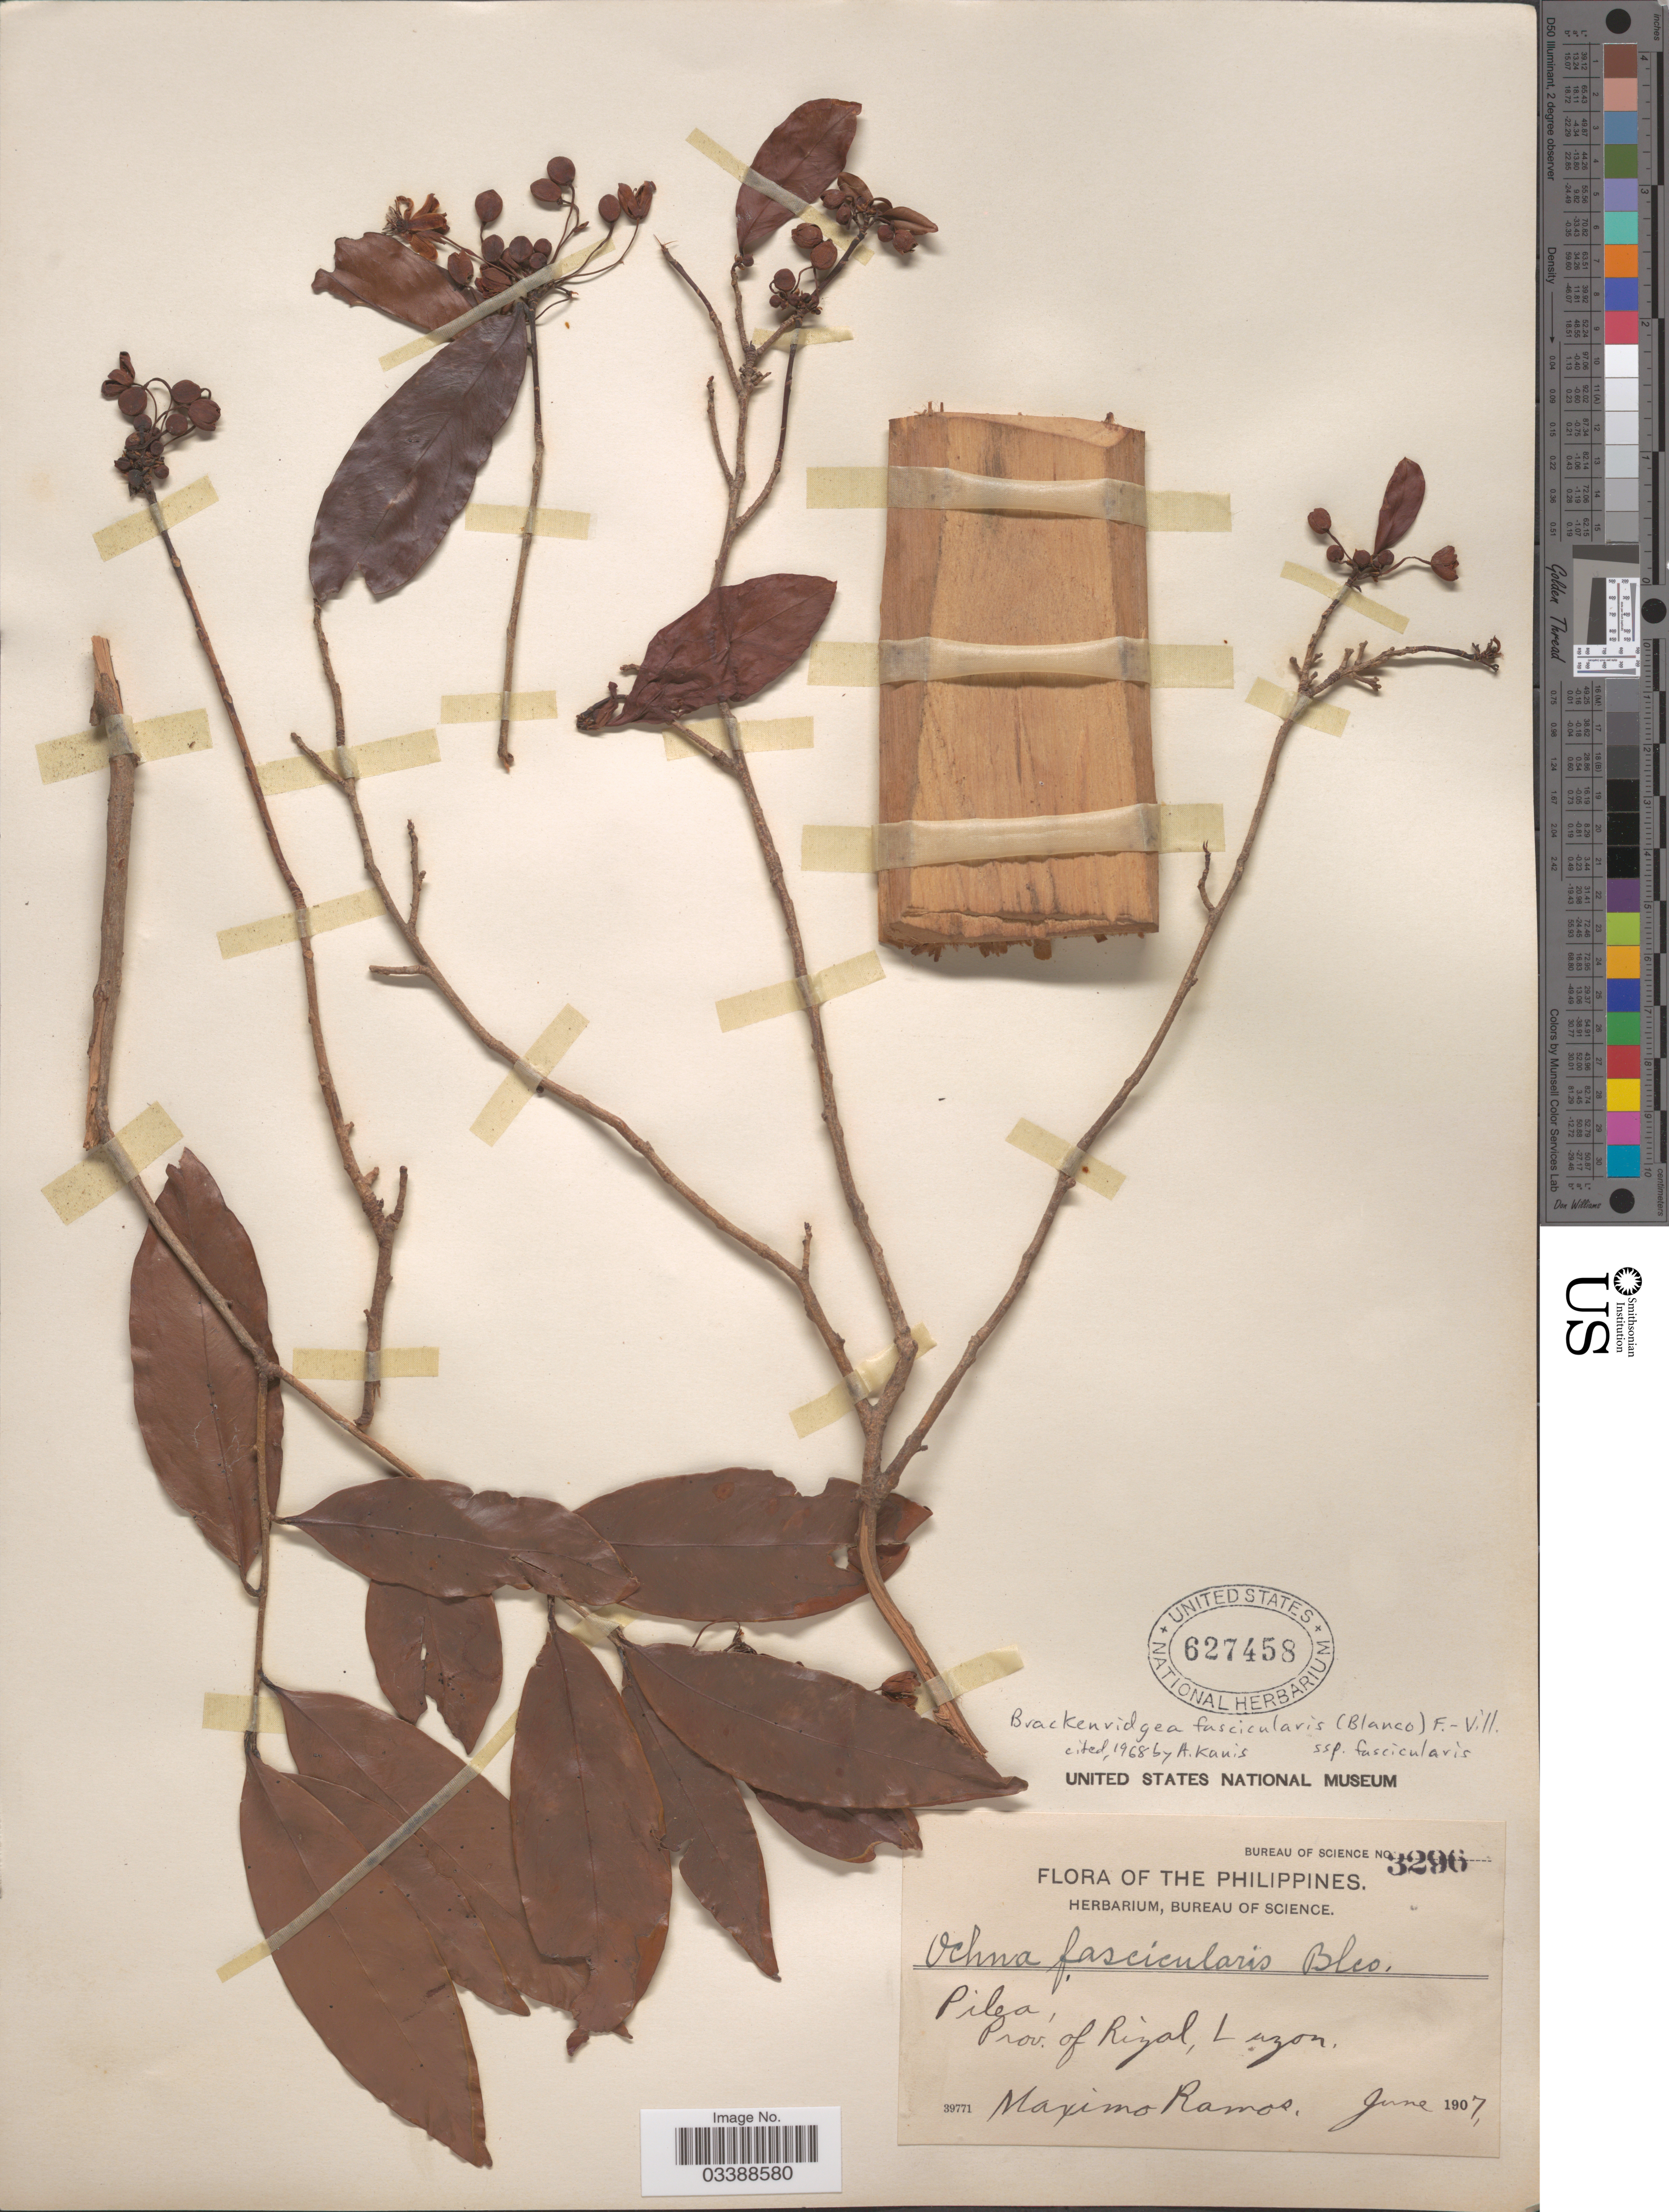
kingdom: Plantae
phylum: Tracheophyta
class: Magnoliopsida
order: Malpighiales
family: Ochnaceae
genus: Brackenridgea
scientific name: Brackenridgea fascicularis subsp. fascicularis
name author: (Blanco) Kanis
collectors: M. Ramos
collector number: Bureau of Science 3296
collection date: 1907-06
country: Philippines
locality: Pilga, Prov. of Rizal, Luzon.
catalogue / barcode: US 627458